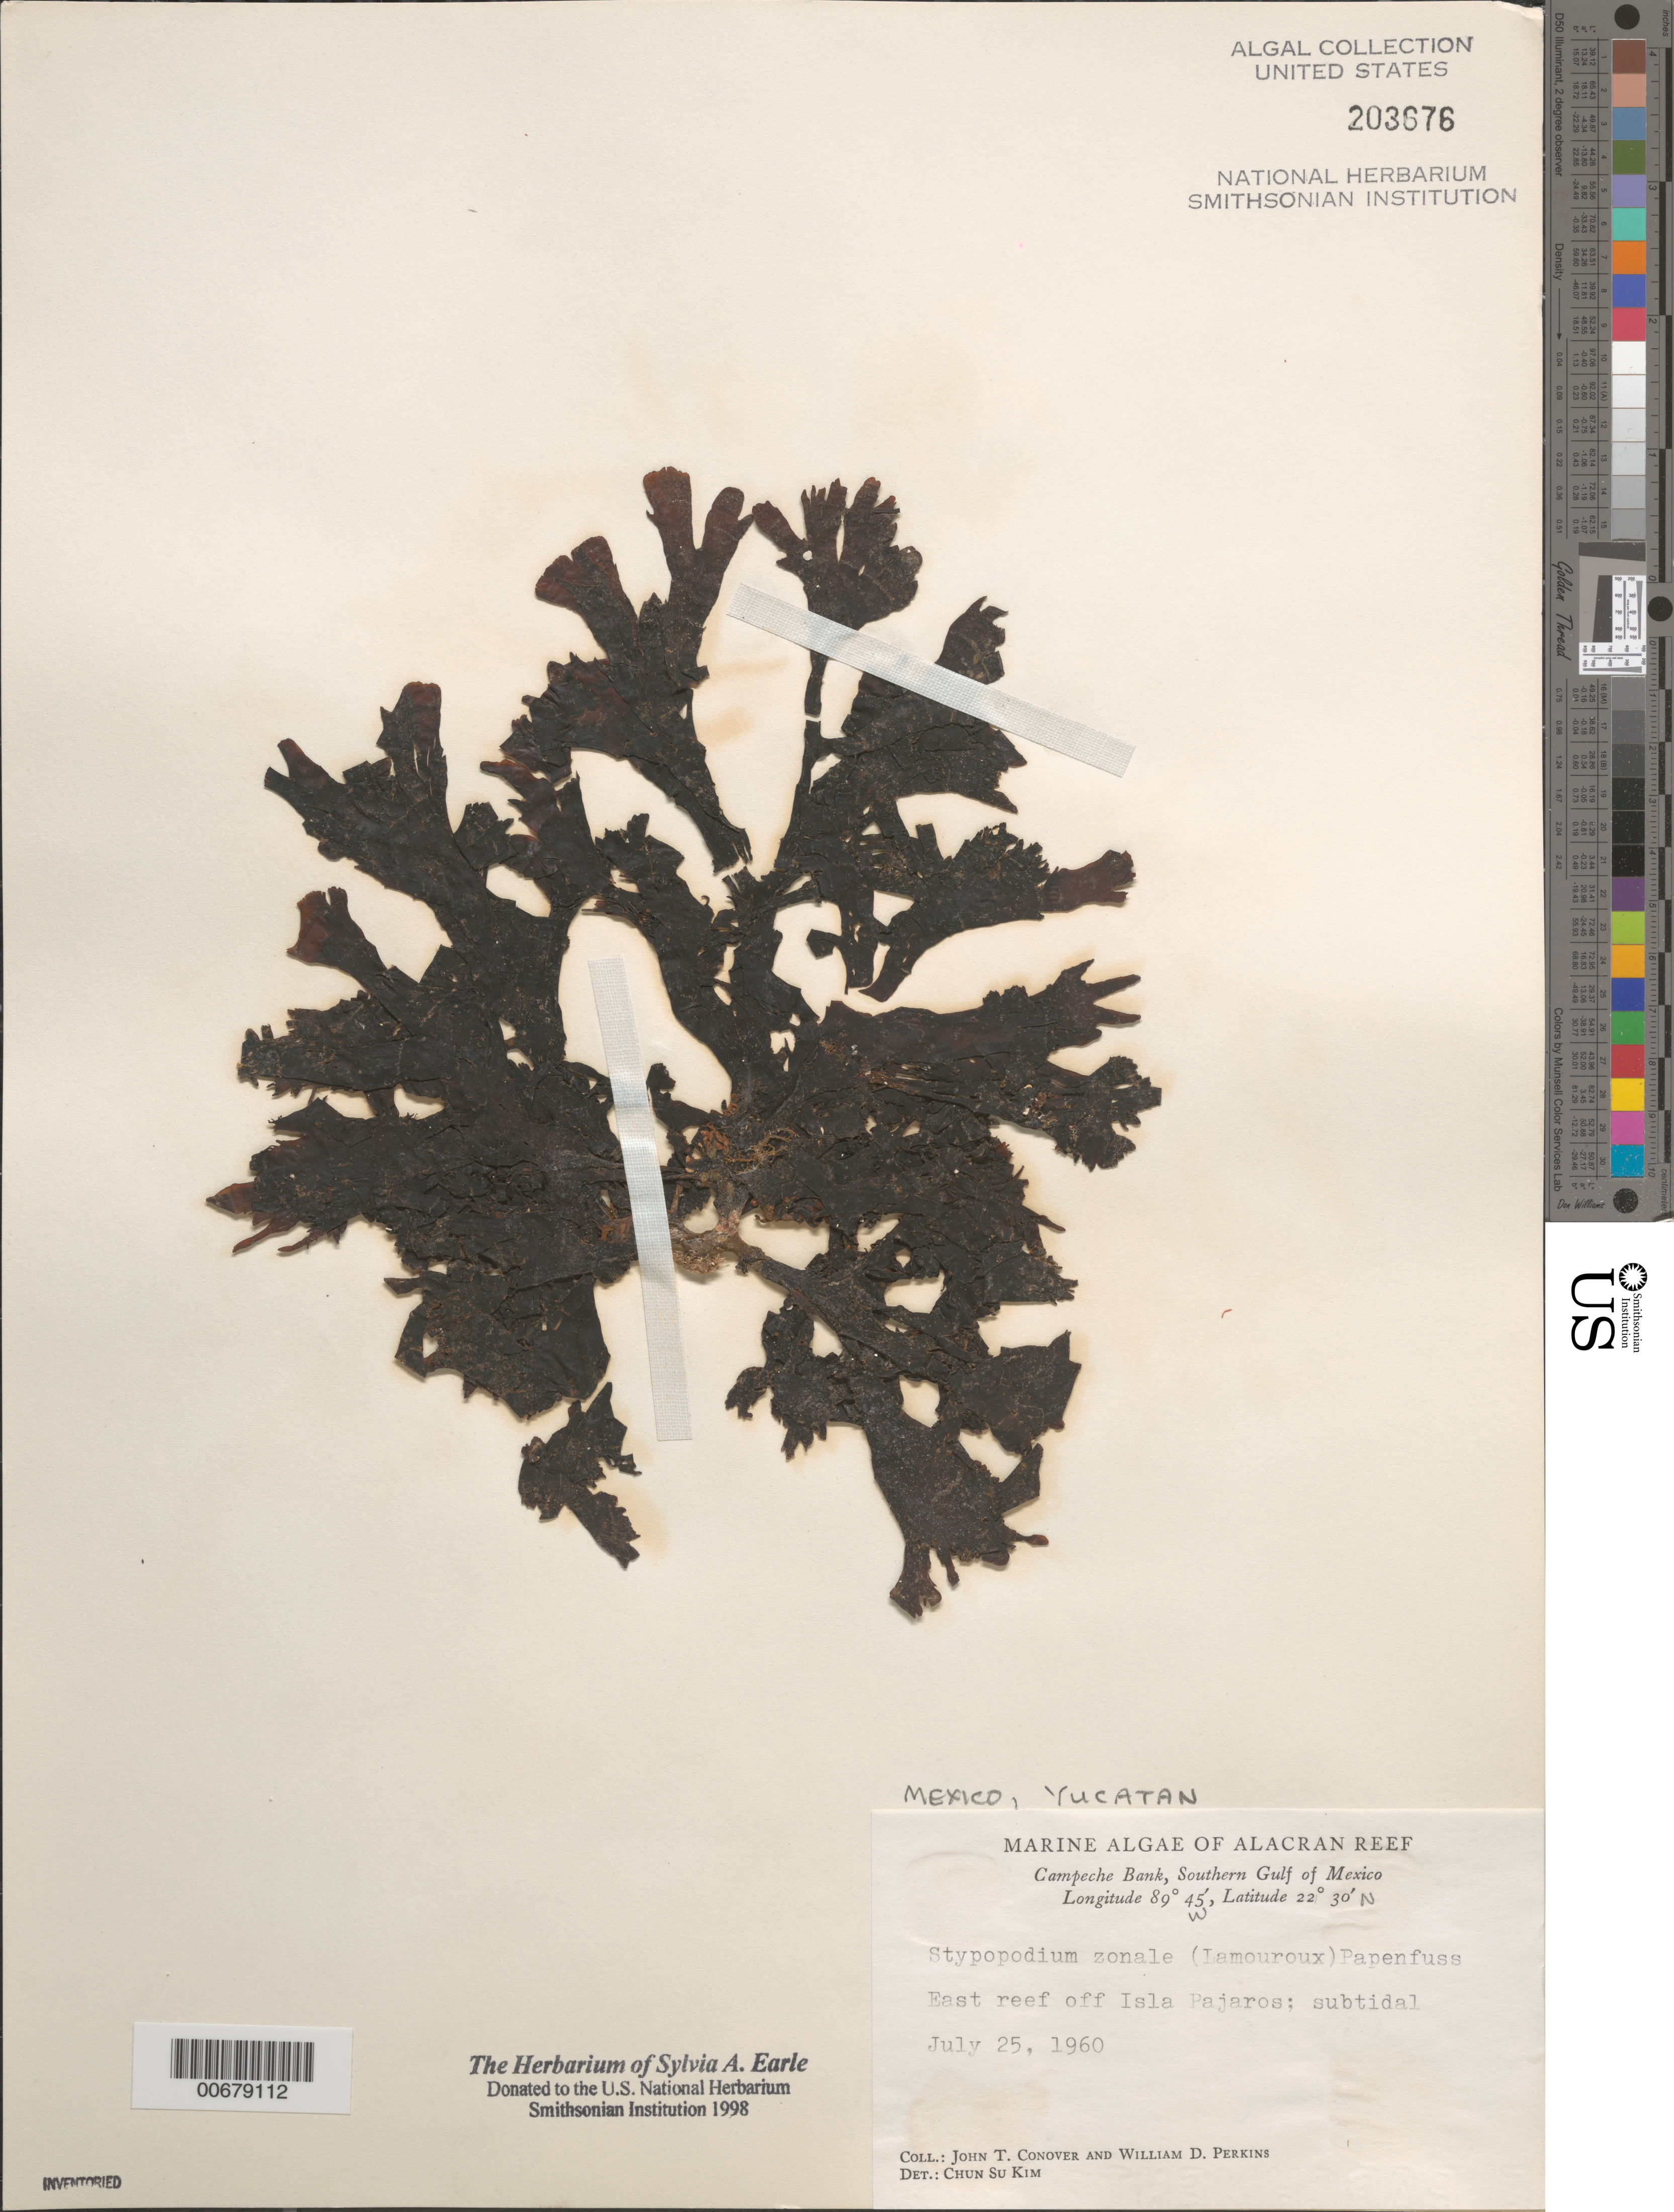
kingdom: Chromista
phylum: Ochrophyta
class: Phaeophyceae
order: Dictyotales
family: Dictyotaceae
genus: Stypopodium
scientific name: Stypopodium zonale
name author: (J.V.Lamouroux) Papenf.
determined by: Kim, Chun Su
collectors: J. T. Conover & W. D. Perkins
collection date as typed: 25 Jul 1960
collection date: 1960-07-25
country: Mexico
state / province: Yucatan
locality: Alacran Reef, reef east of Isla Pajaros, Campeche Bank, southern Gulf of Mexico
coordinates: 22 30' N, 89 45' W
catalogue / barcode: US 203676